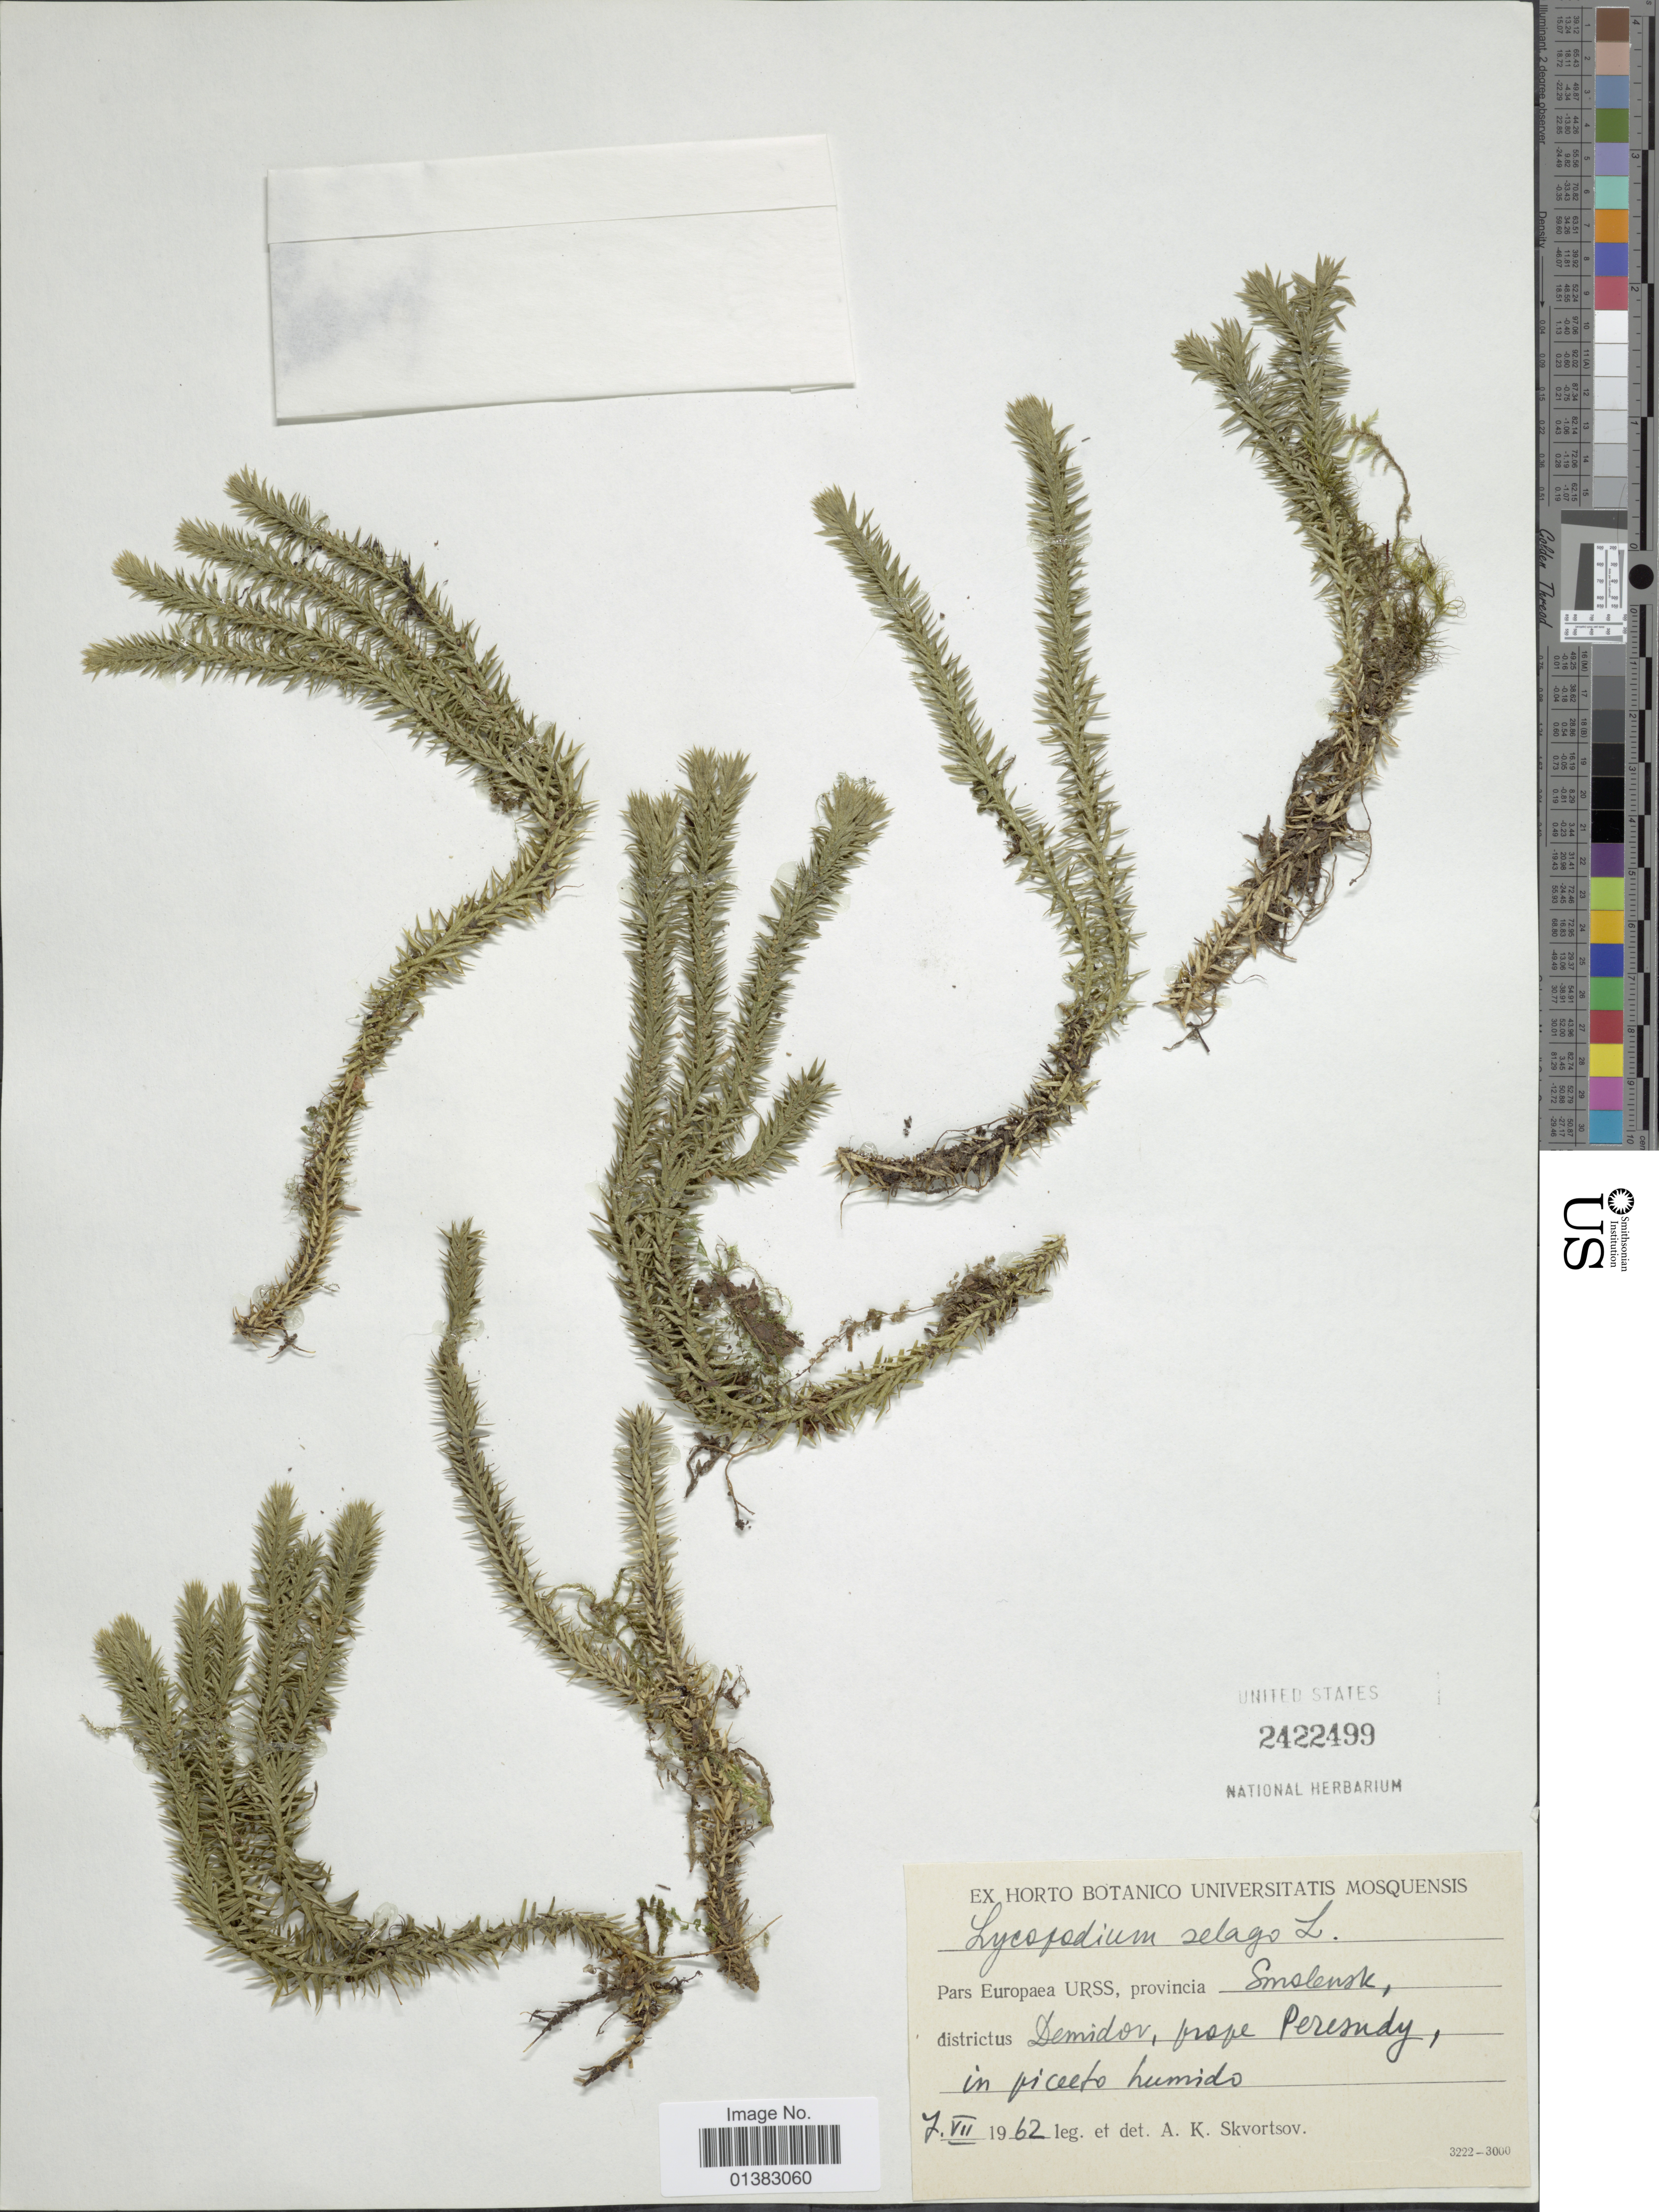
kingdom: Plantae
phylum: Tracheophyta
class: Lycopodiopsida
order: Lycopodiales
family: Lycopodiaceae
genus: Huperzia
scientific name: Huperzia selago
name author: (L.) Bernh. ex Schrank & Mart.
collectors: A. K. Skvortsov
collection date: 1962-07-07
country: Russian Federation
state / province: Smolensk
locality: Pars Europaea URSS, provincia Smolensk, districtus Demidov, prope Peresudy, in piceeto humido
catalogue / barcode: US 2422499